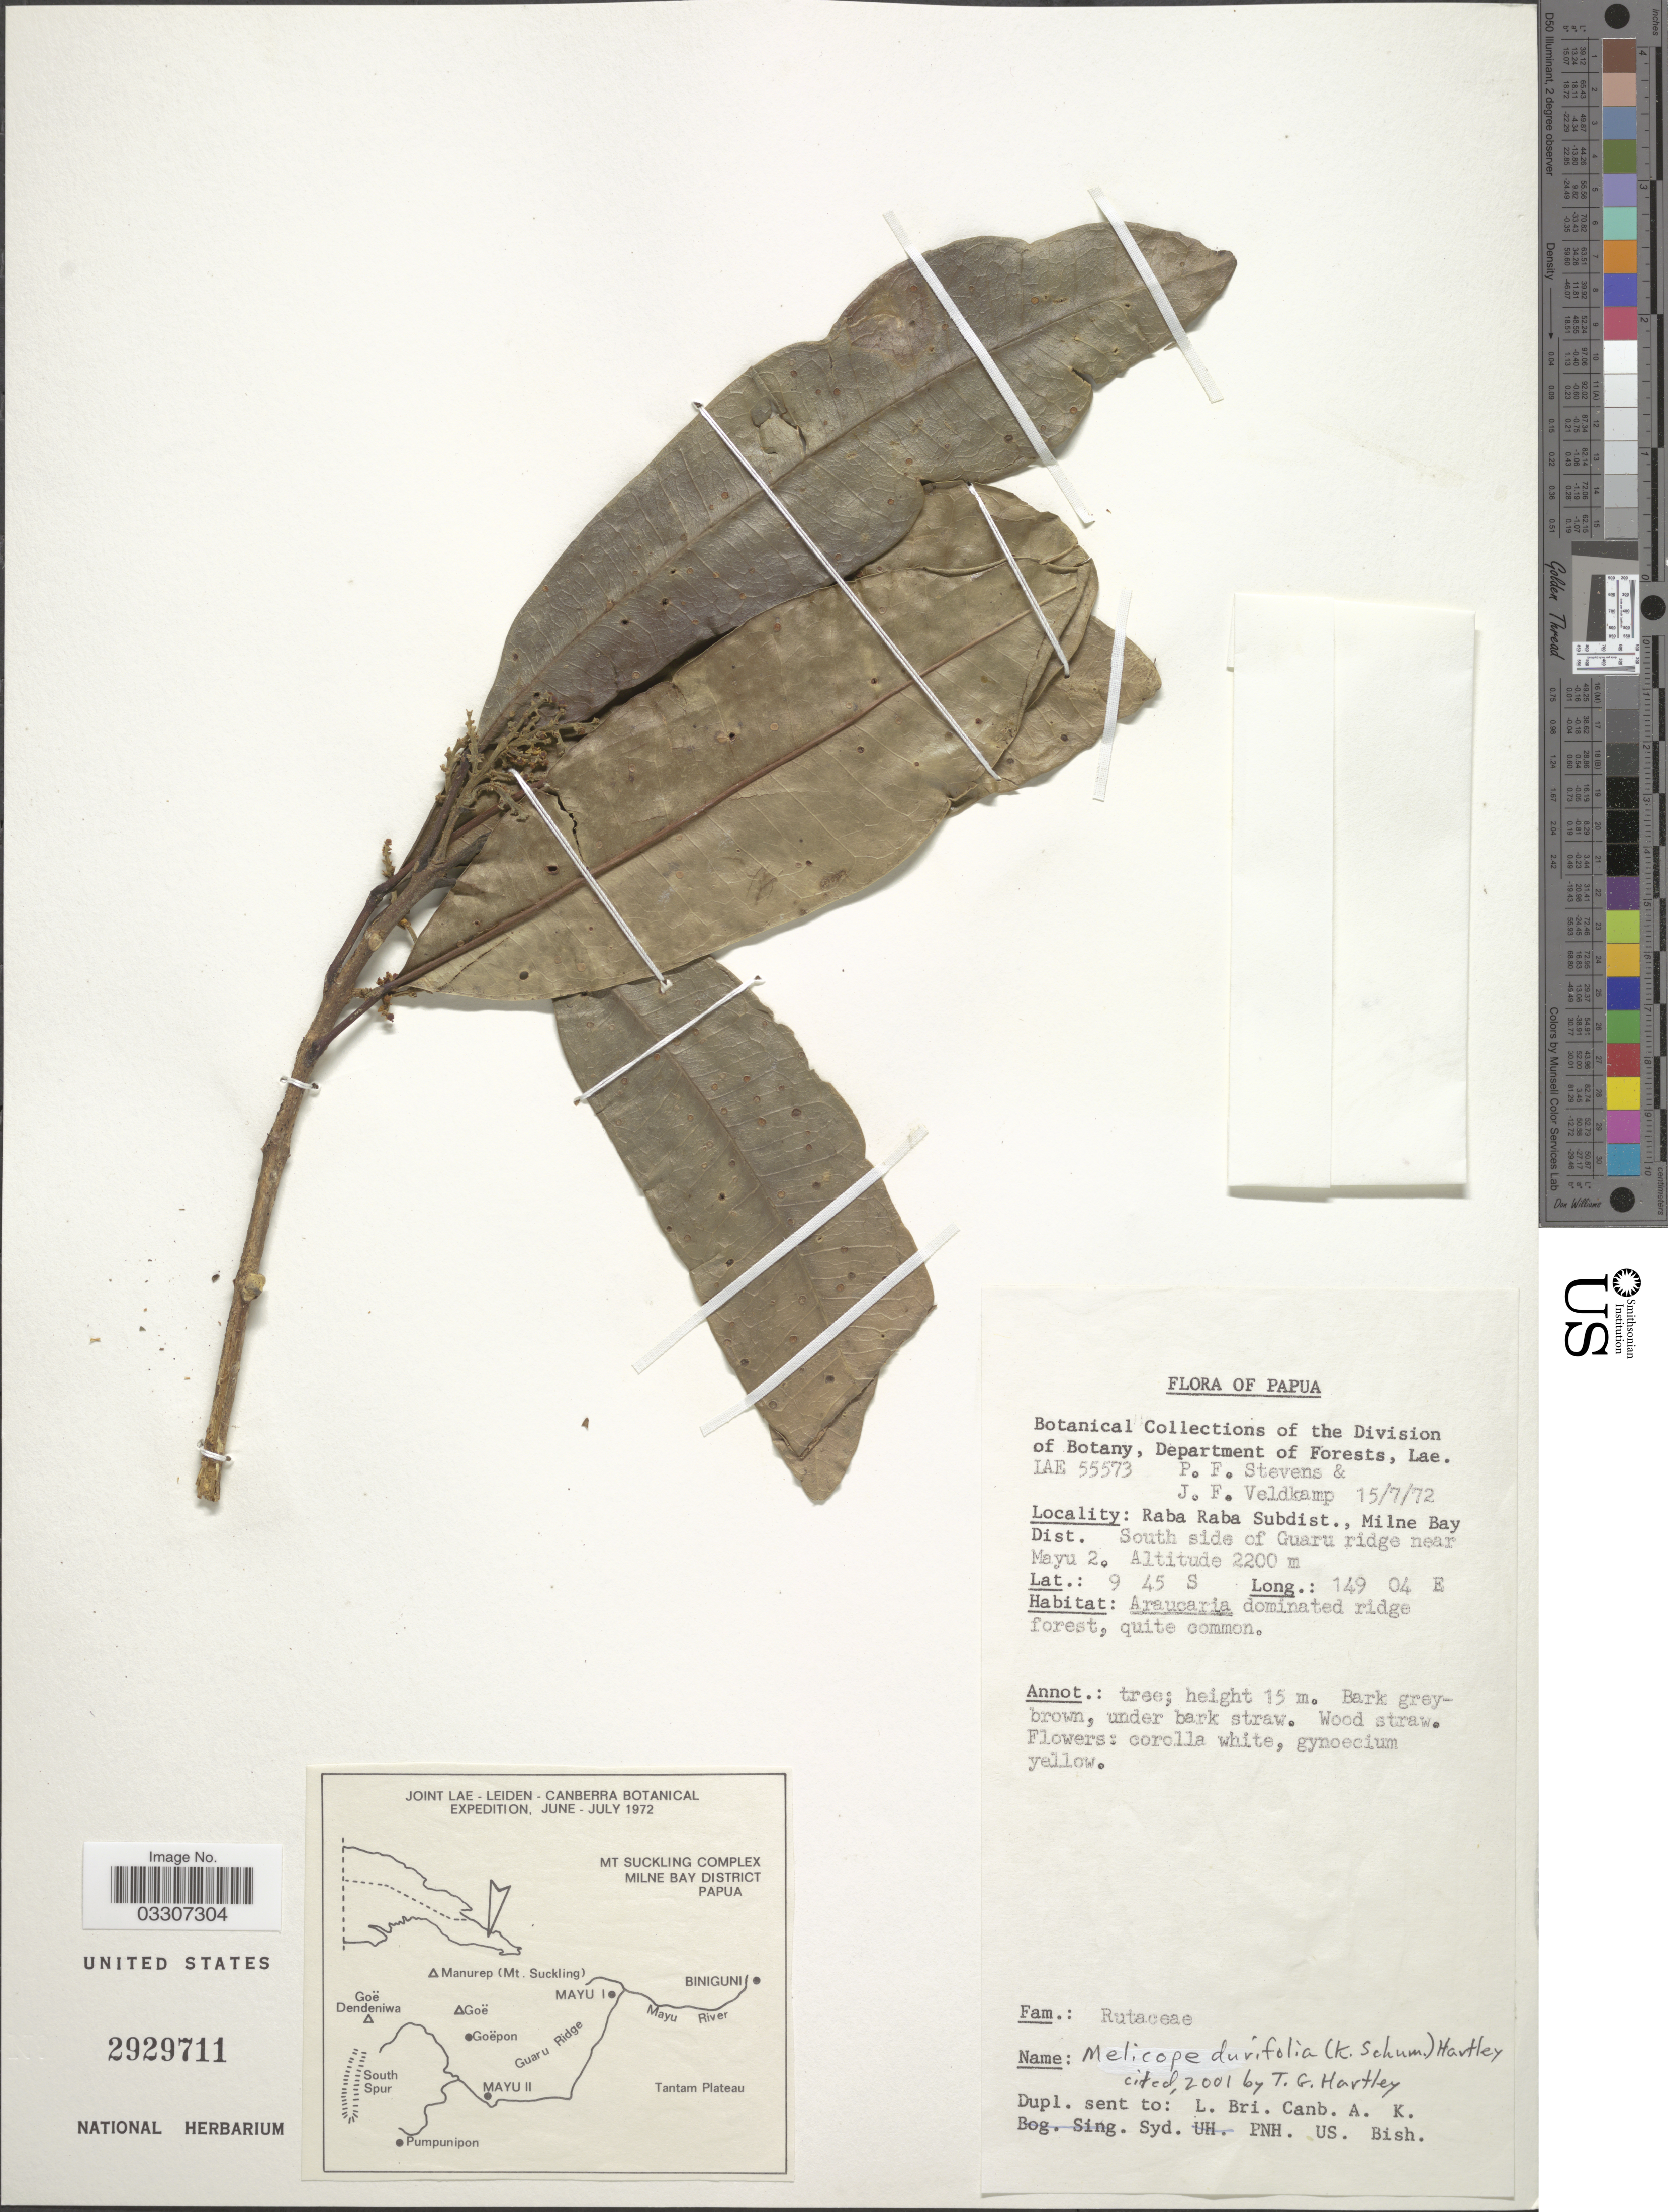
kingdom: Plantae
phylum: Tracheophyta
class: Magnoliopsida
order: Sapindales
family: Rutaceae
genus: Melicope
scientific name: Melicope durifolia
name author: (K. Schum.) T.G. Hartley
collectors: P. F. Stevens & J. F. Veldkamp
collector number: LAE 55573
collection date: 1972-07-15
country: Papua New Guinea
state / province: Milne Bay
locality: Papua. Raba Raba Subdist., Milne Bay Dist. South side of Guaru ridge near Mayu 2.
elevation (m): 2200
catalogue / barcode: US 2929711